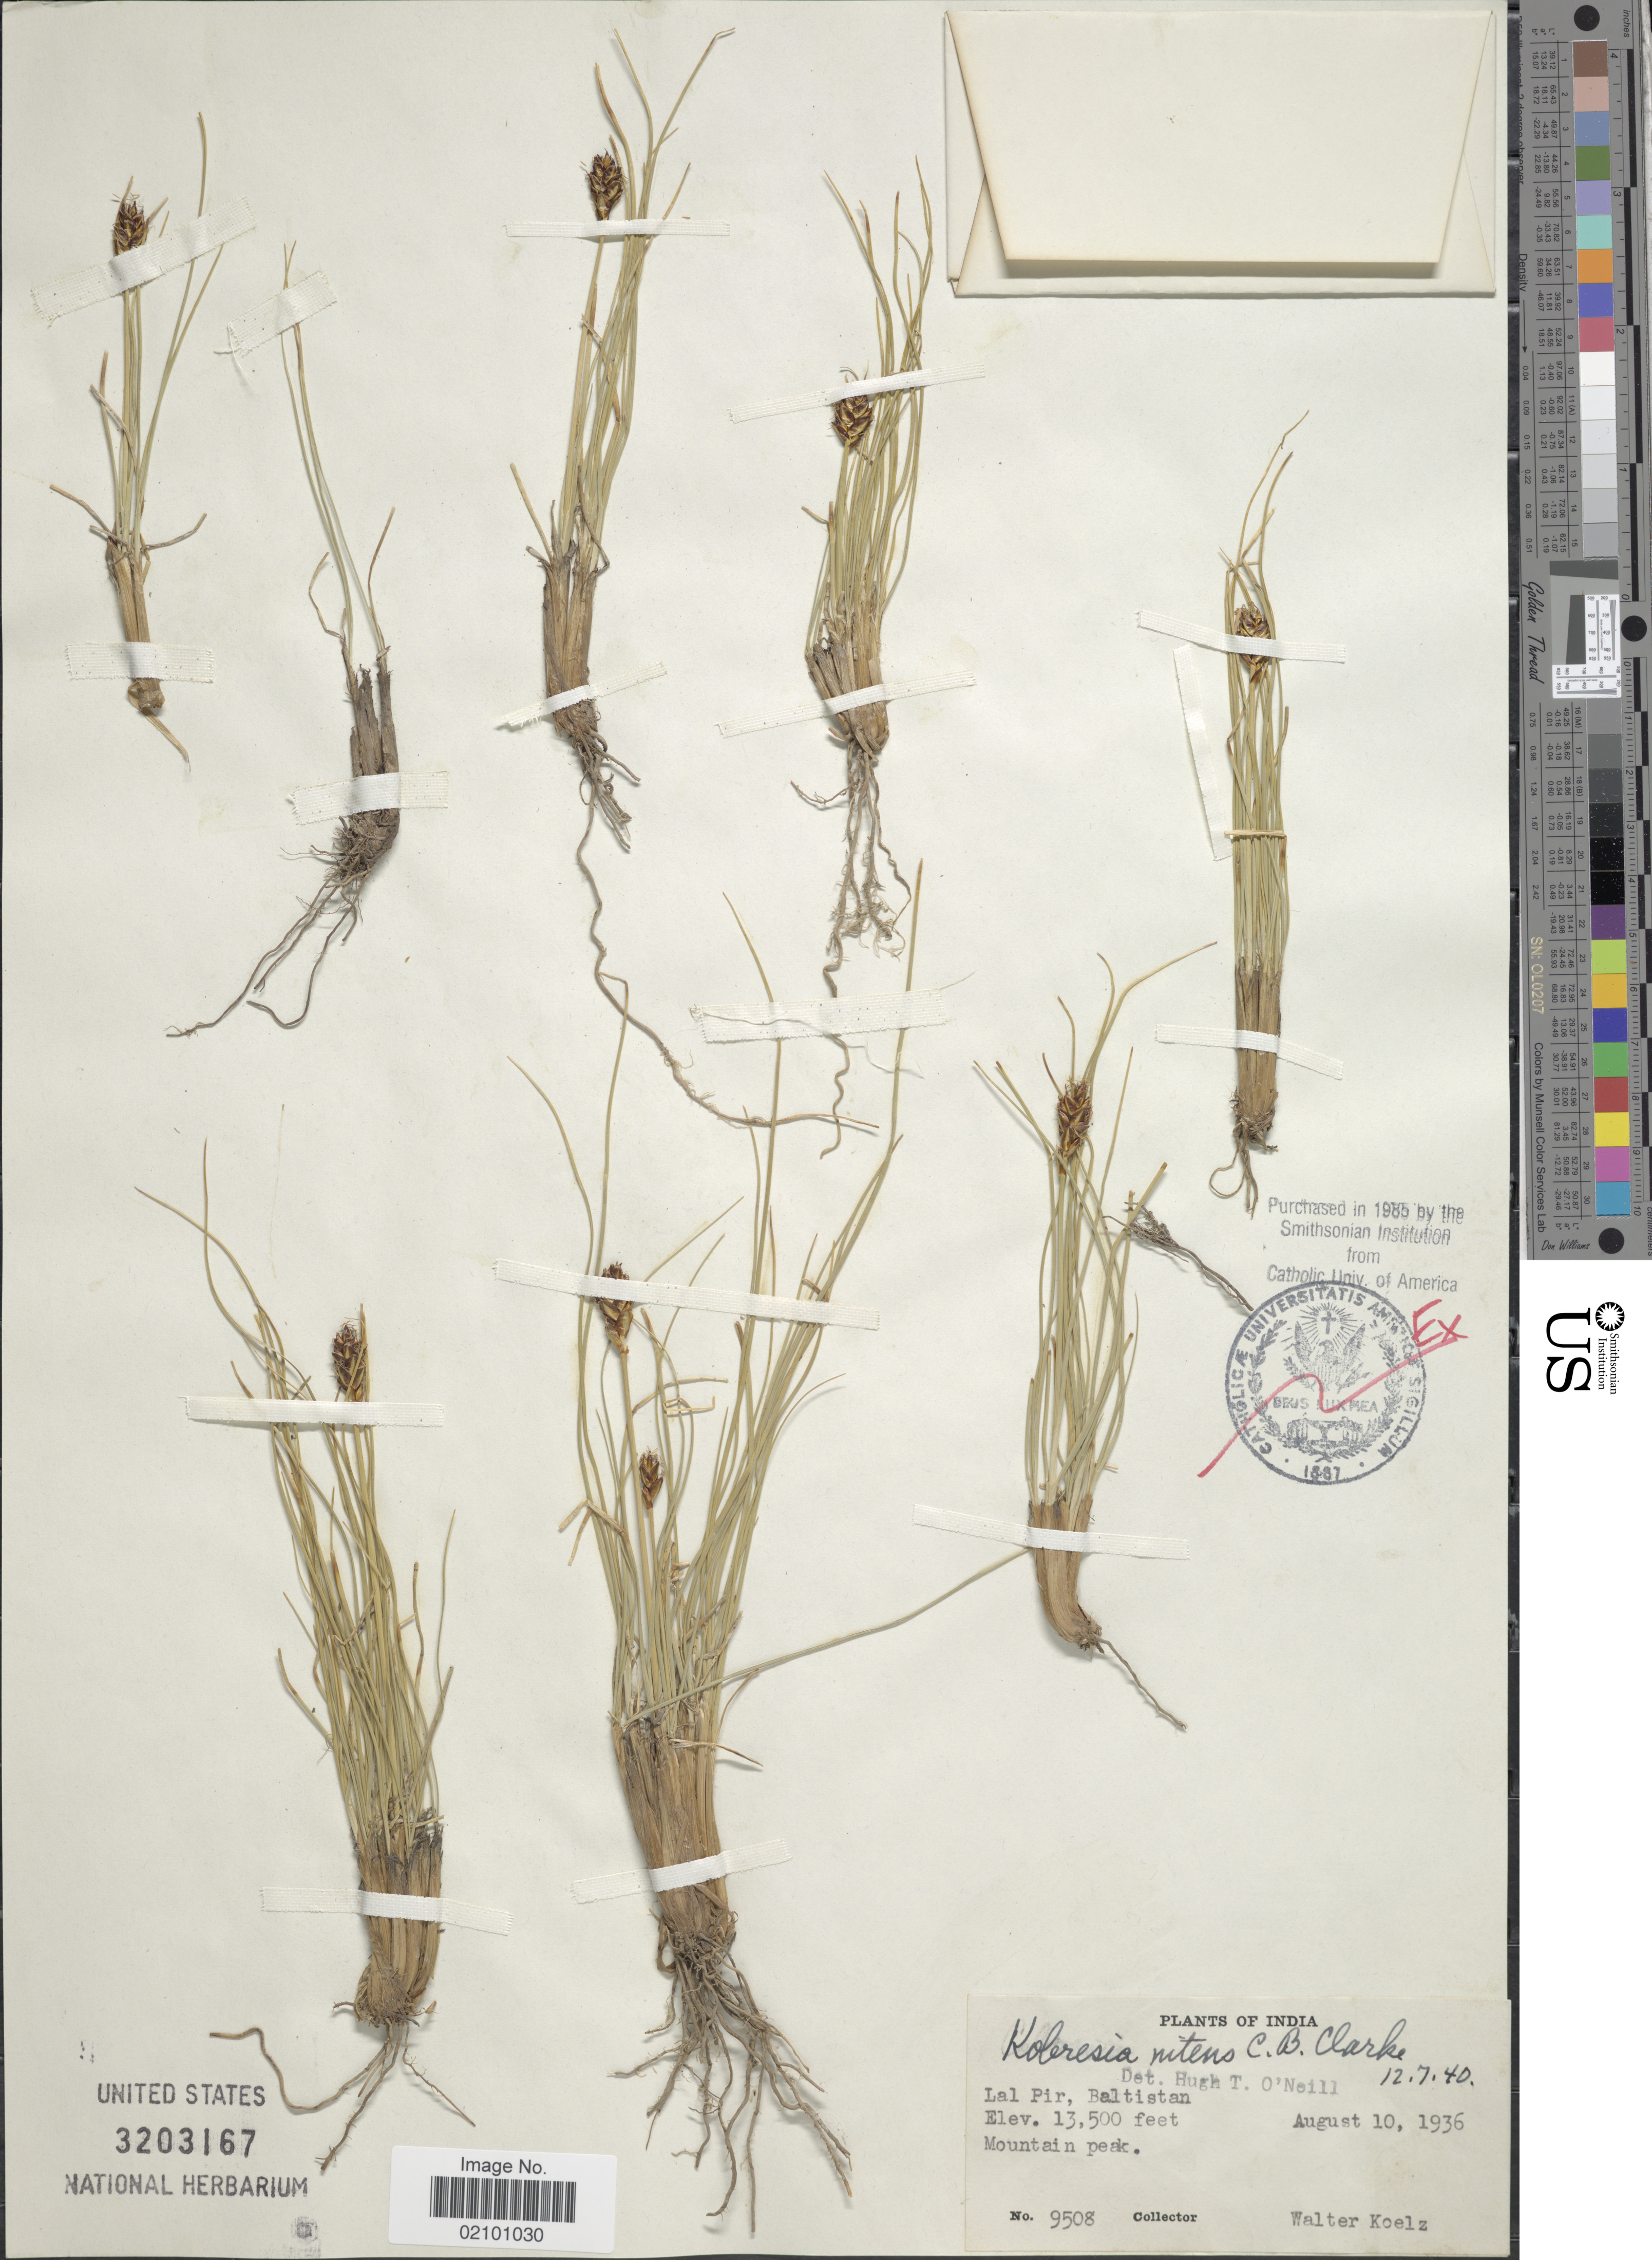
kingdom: Plantae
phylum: Tracheophyta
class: Liliopsida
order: Poales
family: Cyperaceae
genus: Carex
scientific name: Carex ovoidispica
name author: O. Yano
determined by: Strong, M. T., (US), Smithsonian Institution - National Museum of Natural History (UNITED STATES)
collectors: W. N. Koelz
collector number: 9508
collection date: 1936-08-10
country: India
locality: Lal Pir, Baltistan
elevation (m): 4115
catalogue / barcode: US 3203167